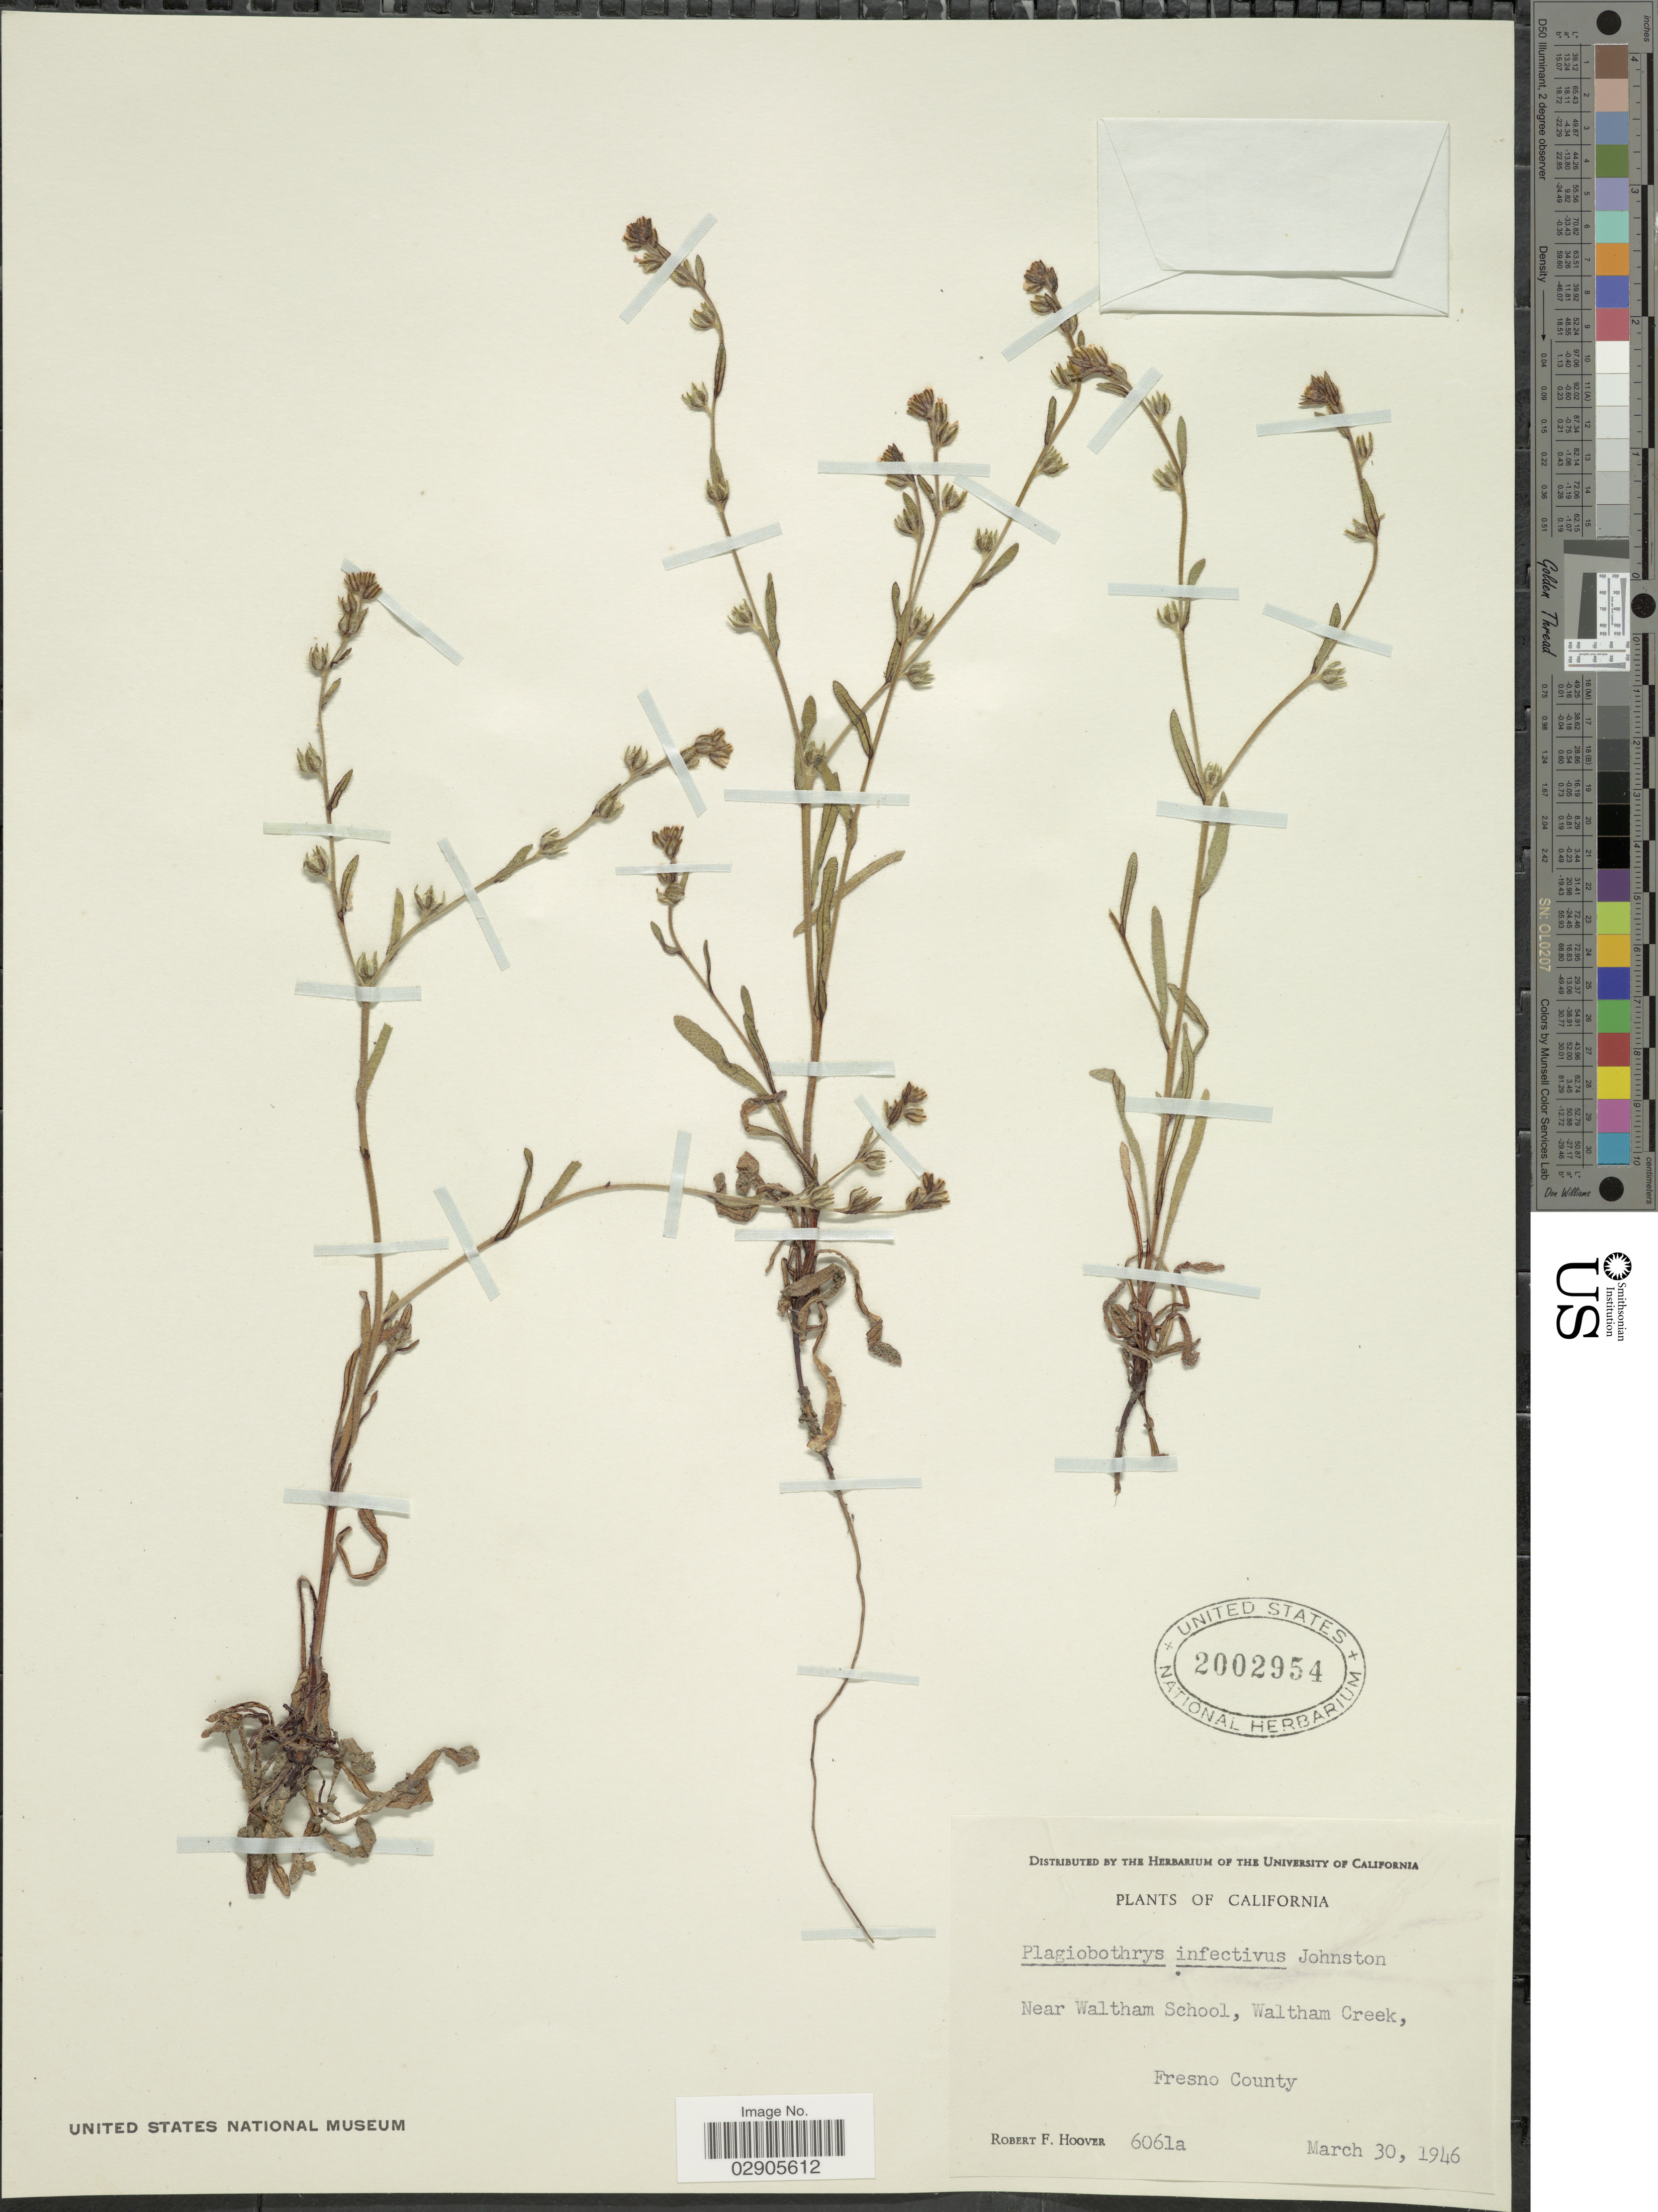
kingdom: Plantae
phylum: Tracheophyta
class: Magnoliopsida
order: Boraginales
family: Boraginaceae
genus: Plagiobothrys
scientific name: Plagiobothrys infectivus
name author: I.M. Johnst.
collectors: R. F. Hoover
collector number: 6061a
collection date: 1946-03-30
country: United States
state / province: California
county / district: Fresno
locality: Near Waltham School, Waltham Creek, Fresno County.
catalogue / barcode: US 2002954